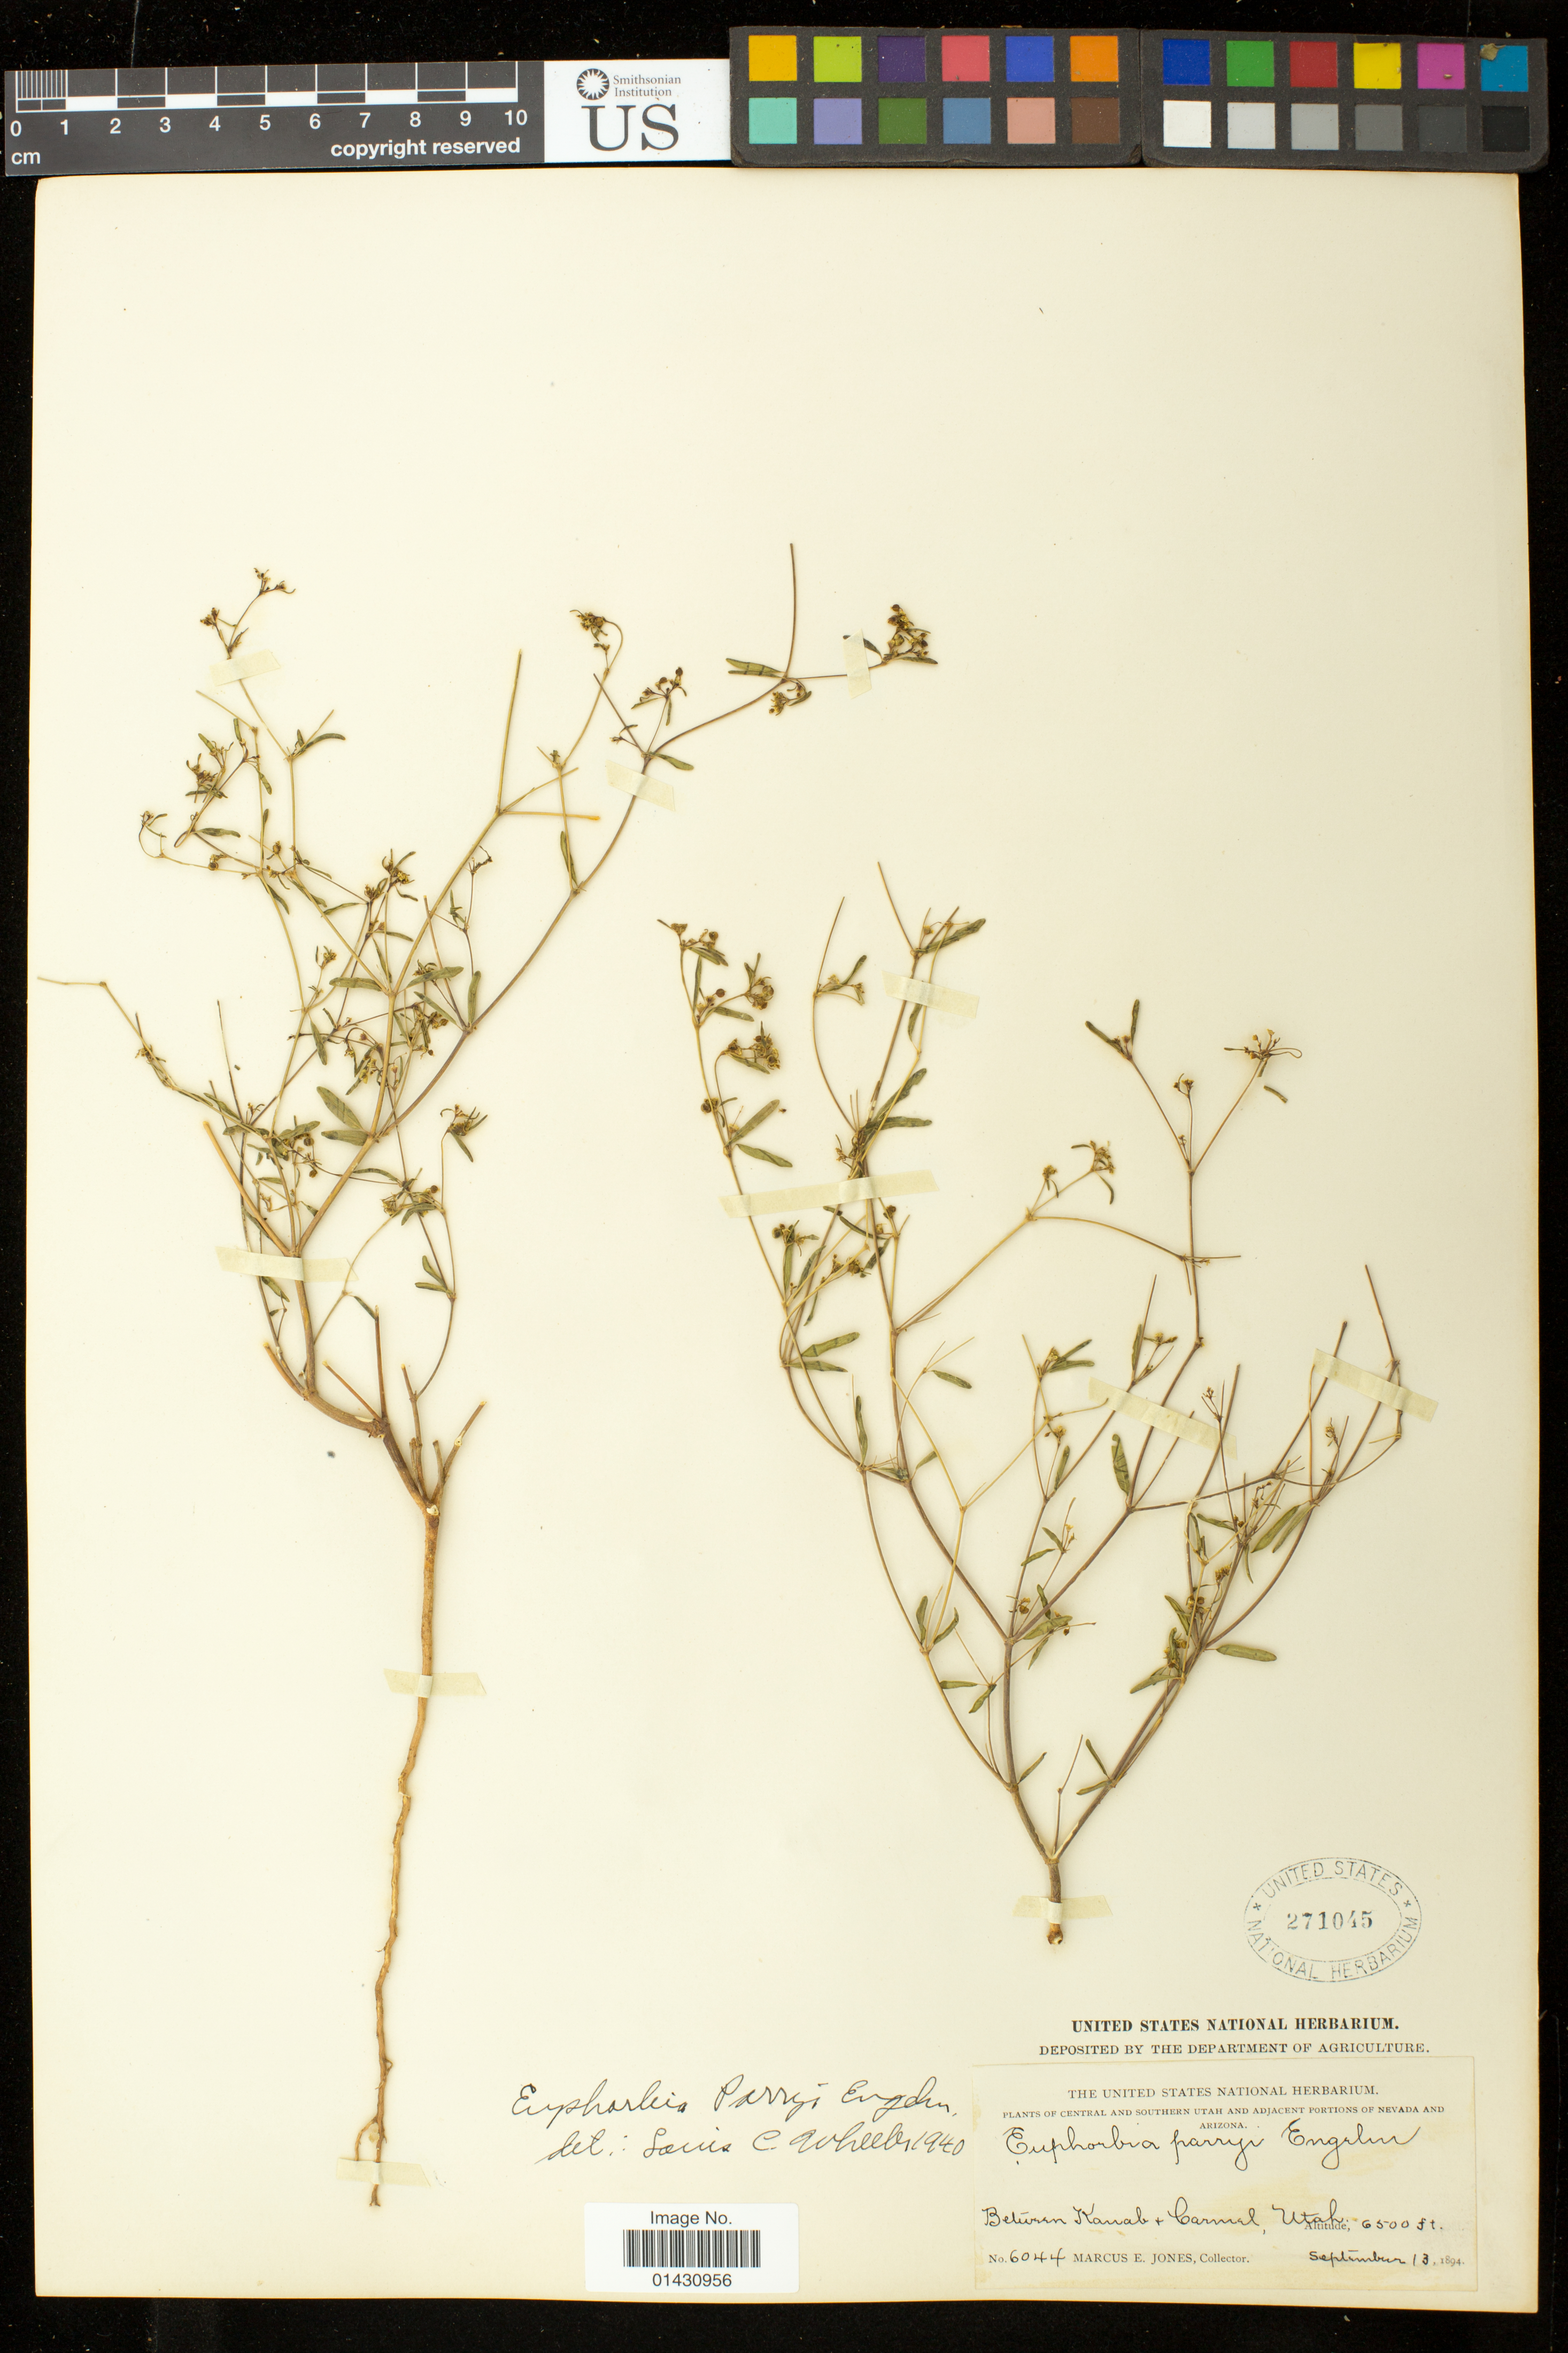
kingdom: Plantae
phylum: Tracheophyta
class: Magnoliopsida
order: Malpighiales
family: Euphorbiaceae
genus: Euphorbia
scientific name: Euphorbia parryi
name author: Engelm.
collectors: M. E. Jones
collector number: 6044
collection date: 1894-09-13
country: United States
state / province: Utah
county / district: Kane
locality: Between Kanab & Carmel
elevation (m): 1981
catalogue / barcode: US 271045